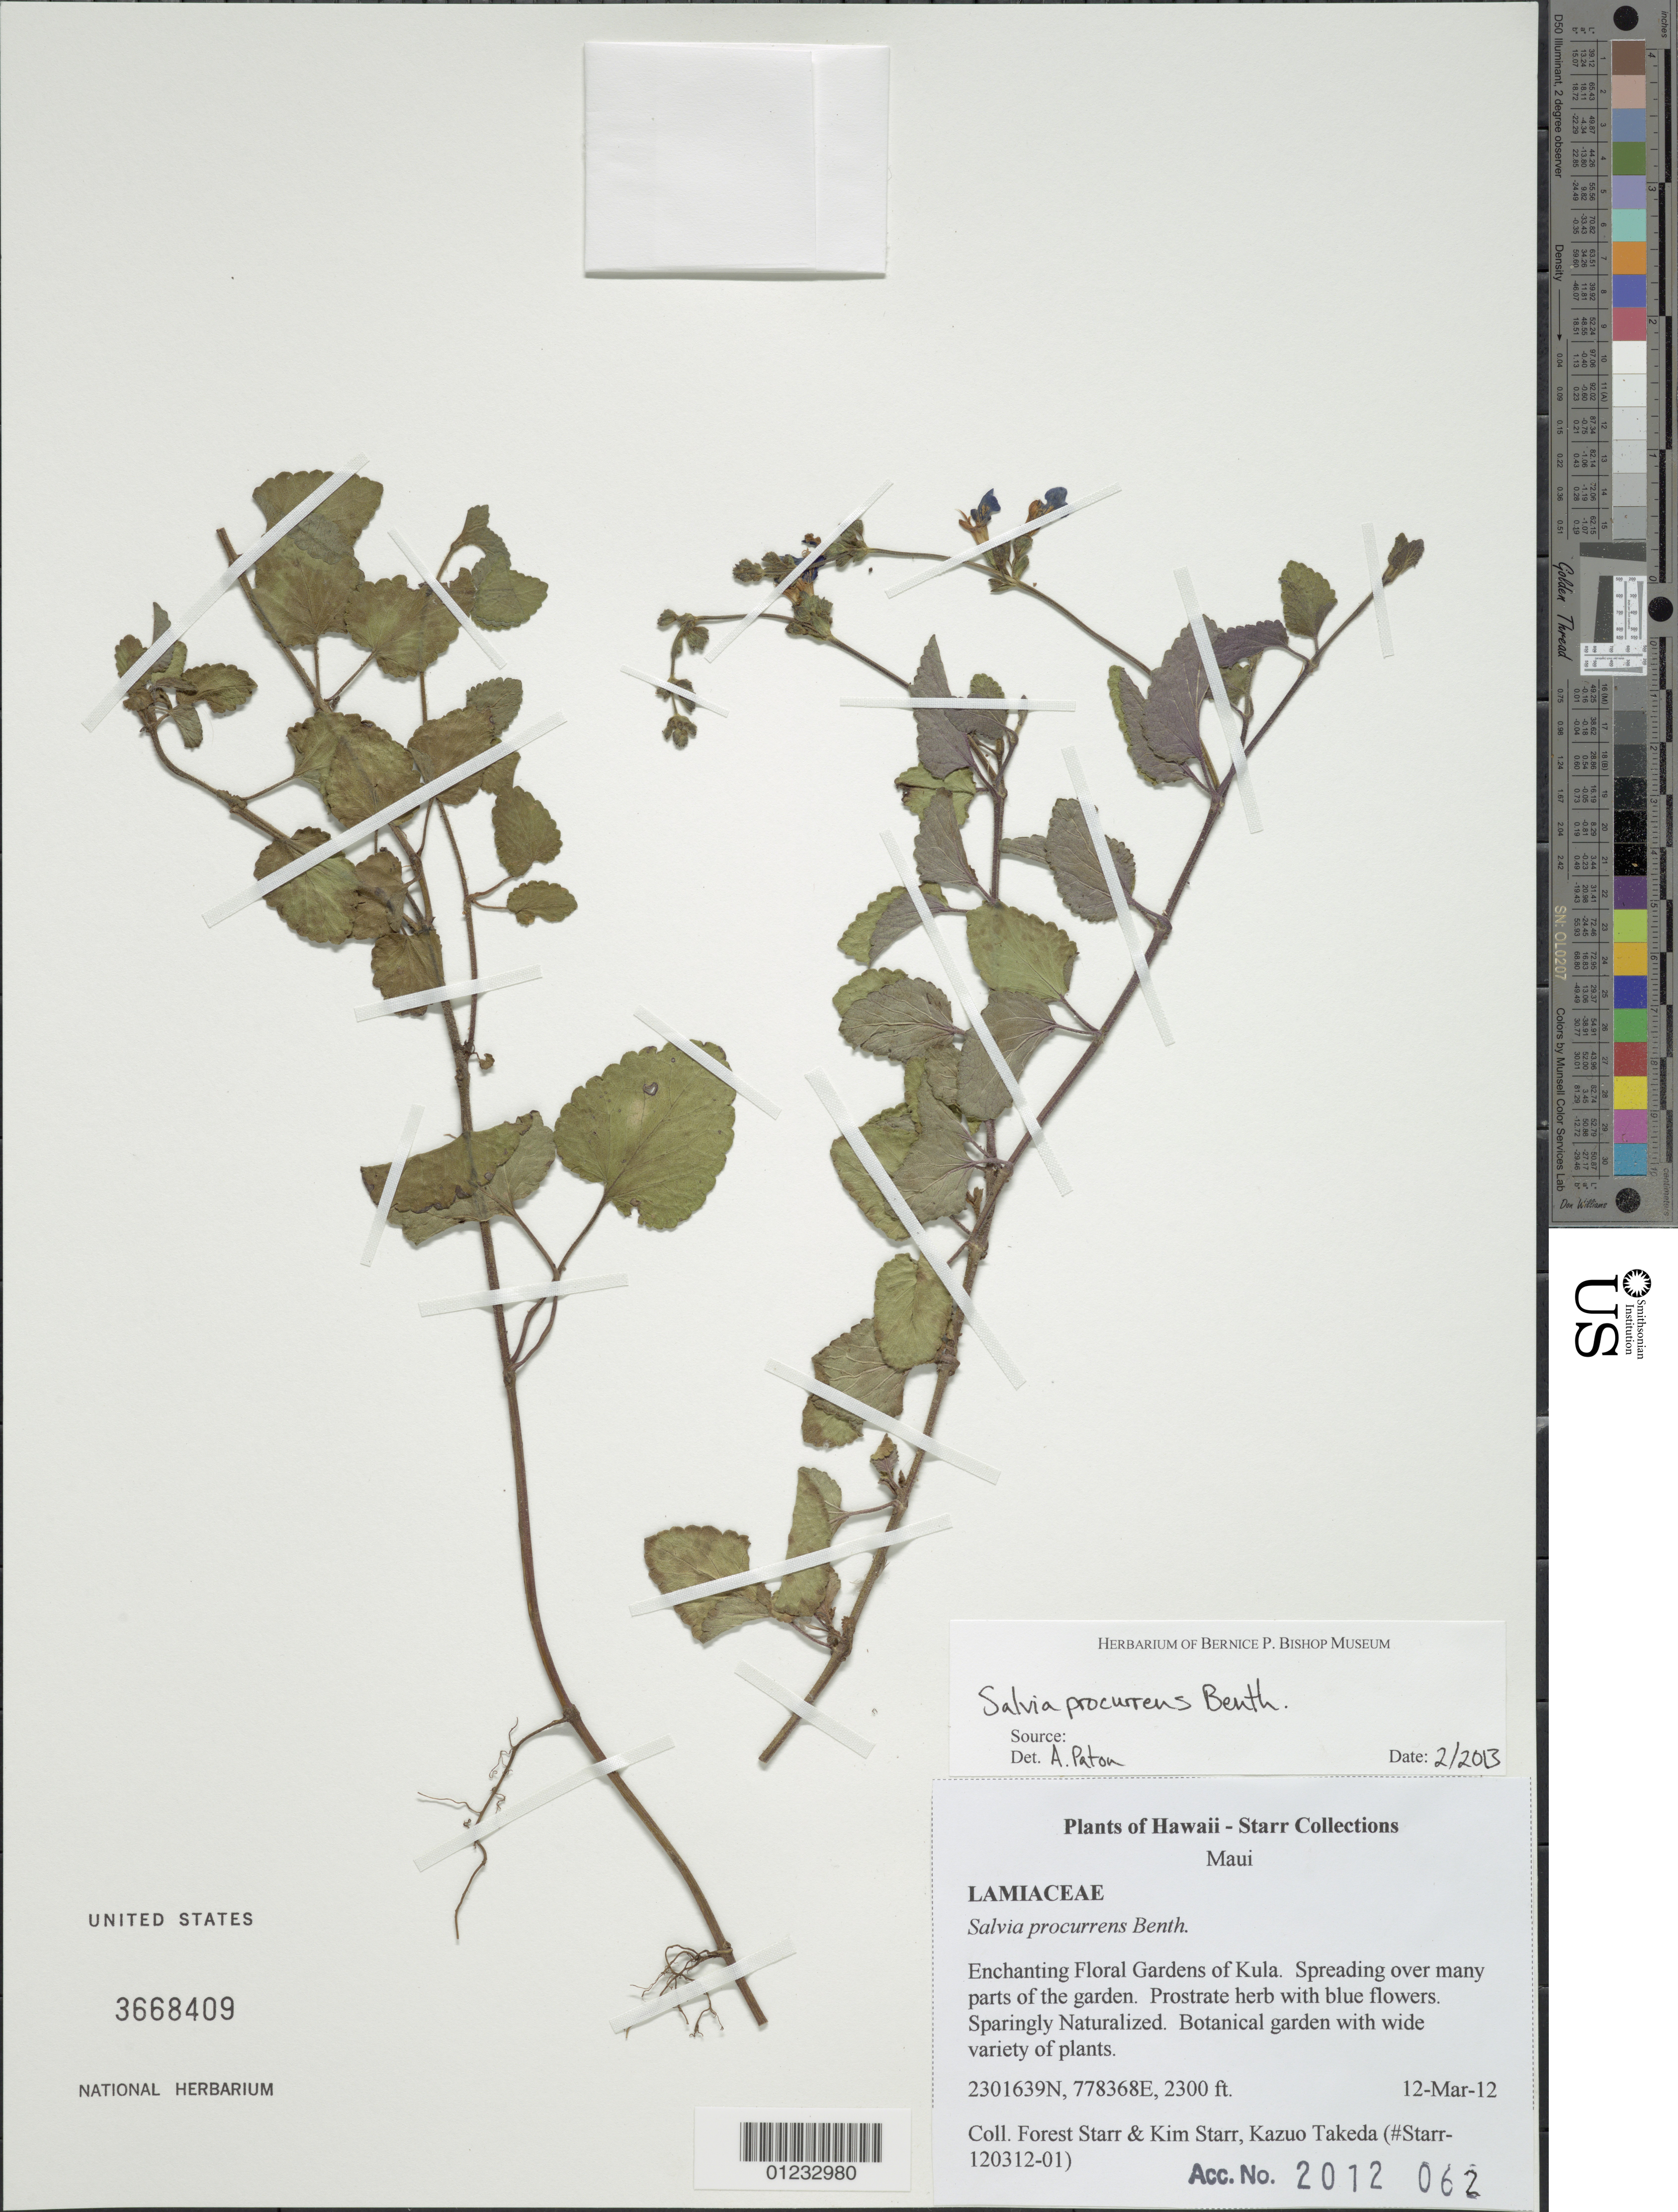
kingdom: Plantae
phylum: Tracheophyta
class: Magnoliopsida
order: Lamiales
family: Lamiaceae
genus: Salvia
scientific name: Salvia procurrens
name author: Benth.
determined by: Paton, A.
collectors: F. Starr, K. Starr & K. Takeda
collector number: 120312-01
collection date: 2012-03-12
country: United States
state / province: Hawaii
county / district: Maui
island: Maui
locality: Enchanting Floral Gardens of Kula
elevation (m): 701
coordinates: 2301639 N, 778368 E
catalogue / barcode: US 3668409